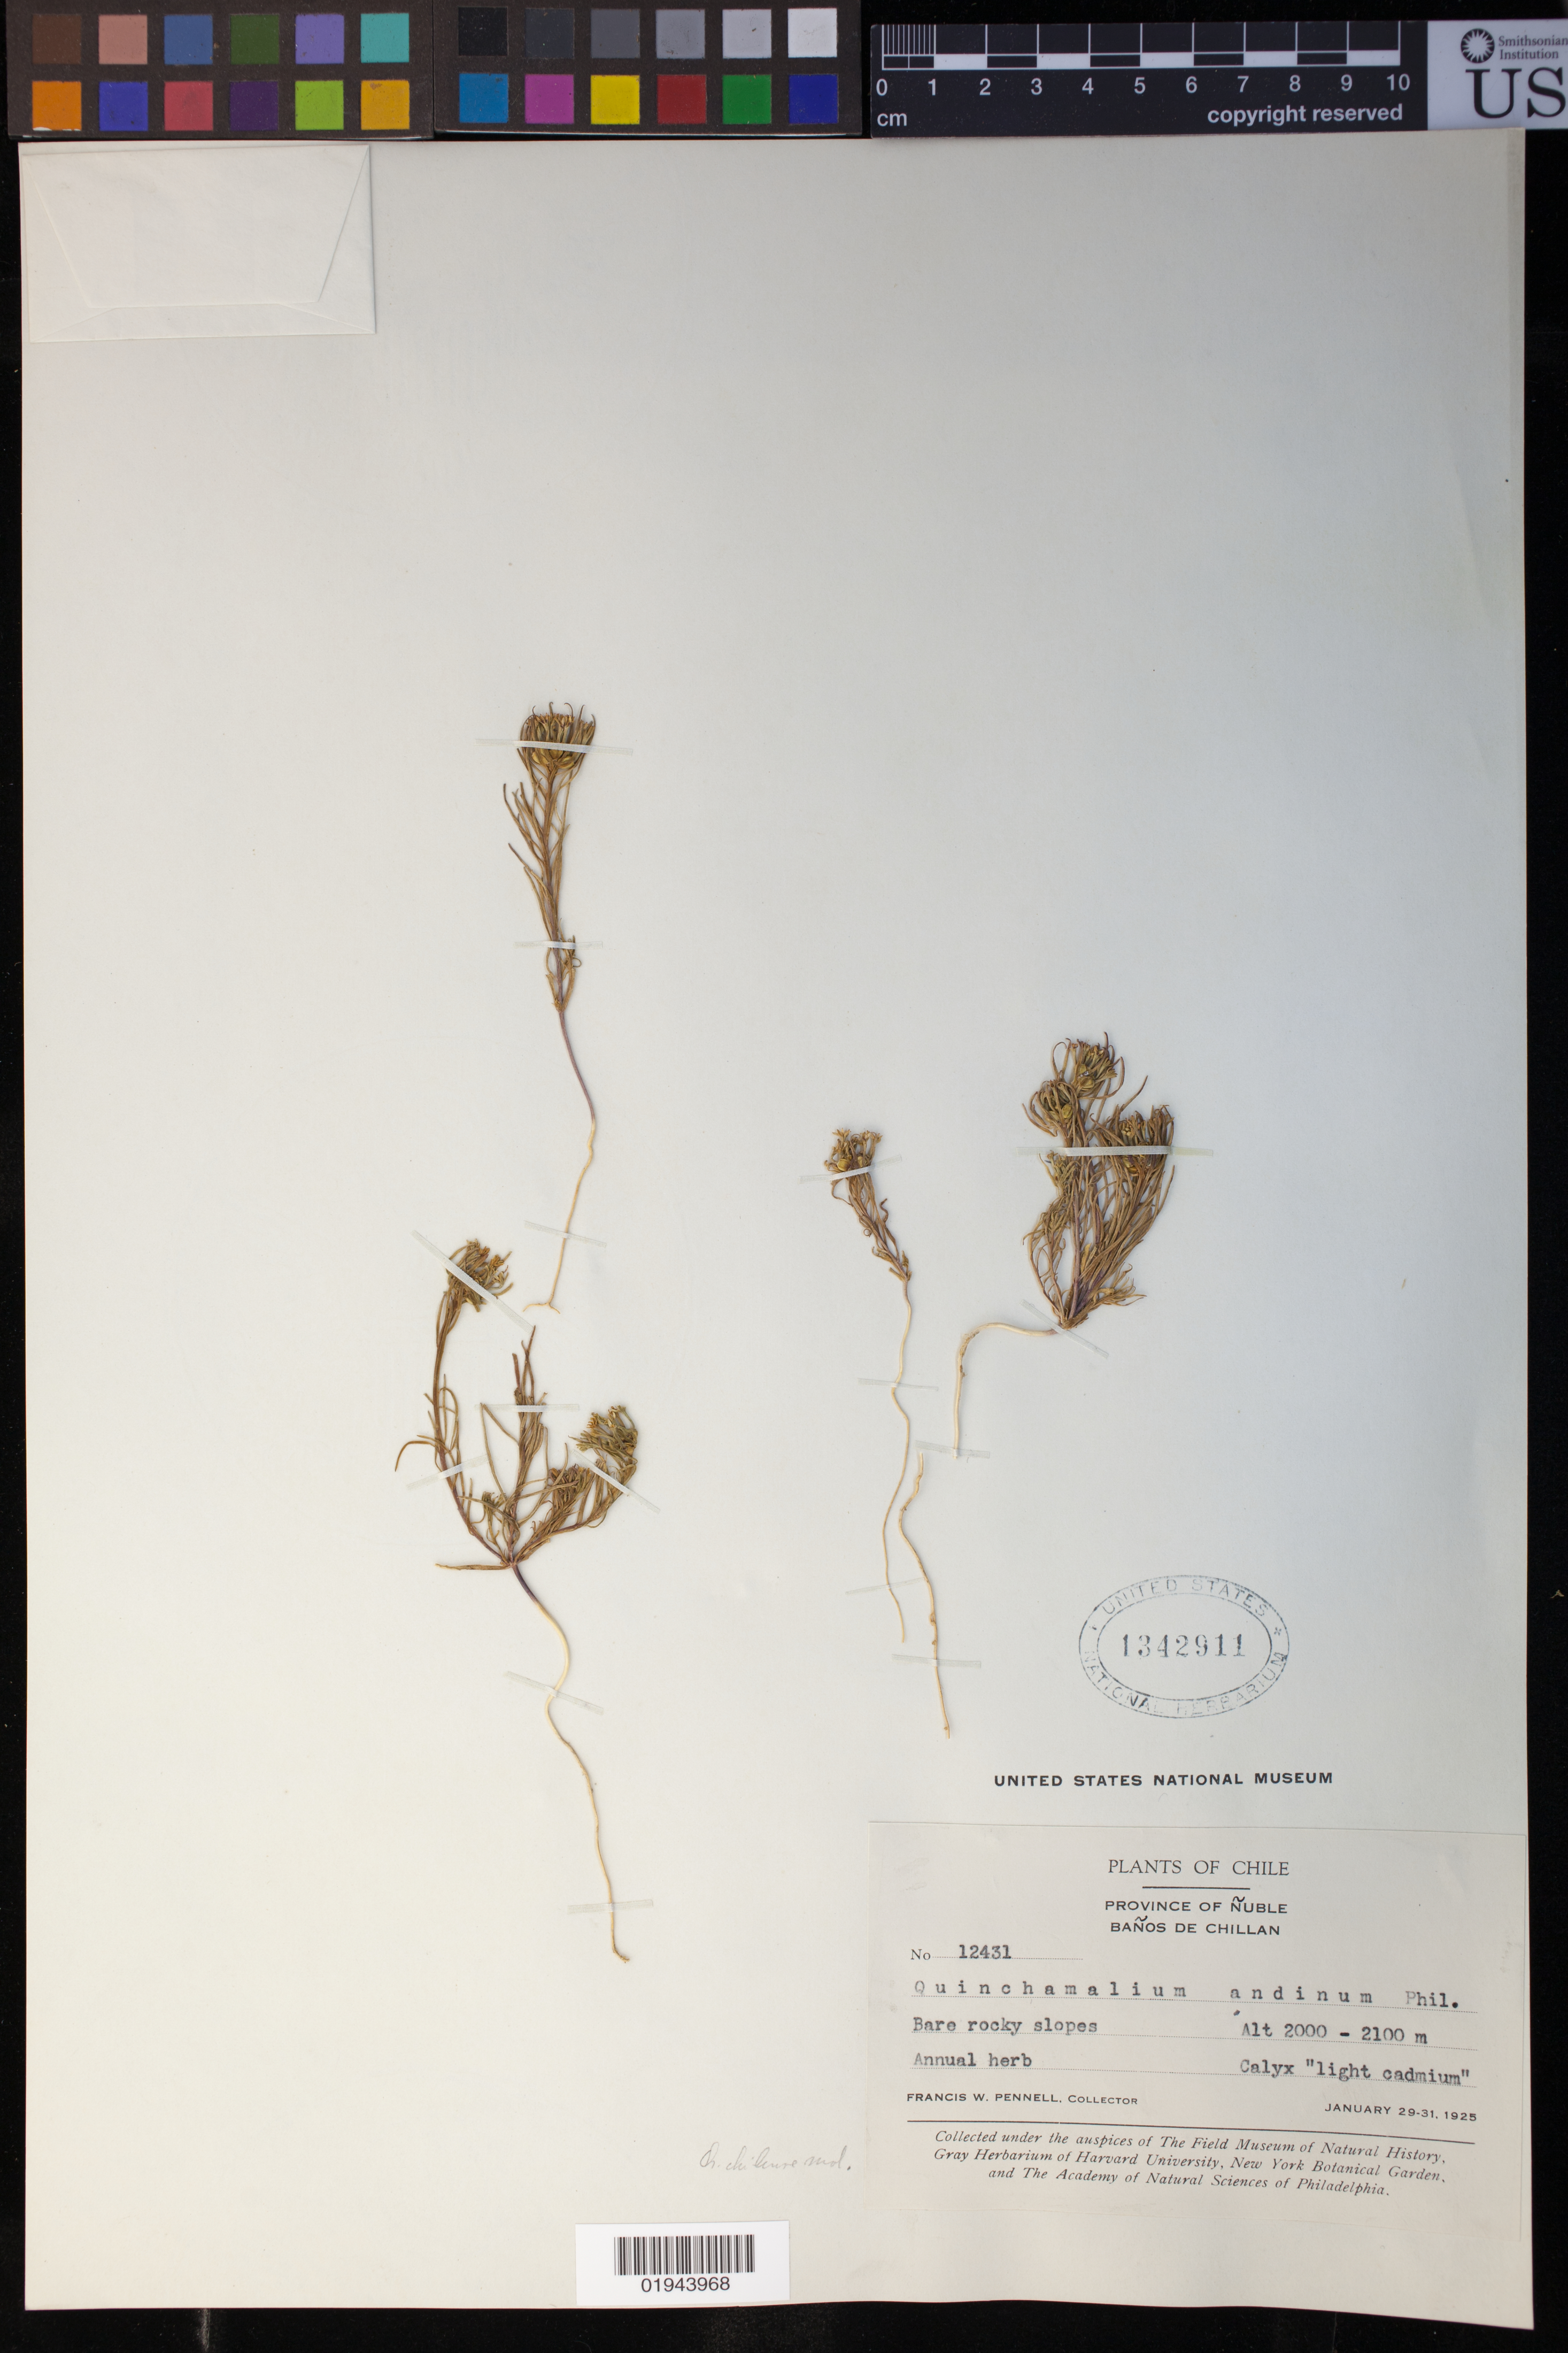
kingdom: Plantae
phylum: Tracheophyta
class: Magnoliopsida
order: Santalales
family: Schoepfiaceae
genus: Quinchamalium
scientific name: Quinchamalium chilense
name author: Molina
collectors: F. W. Pennell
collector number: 12431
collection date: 1925-01-29/1925-01-31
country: Chile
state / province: Bio-Bío (VIII)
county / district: Ñuble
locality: Chillan, Bare rocky slopes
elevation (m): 2000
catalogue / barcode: US 1342911